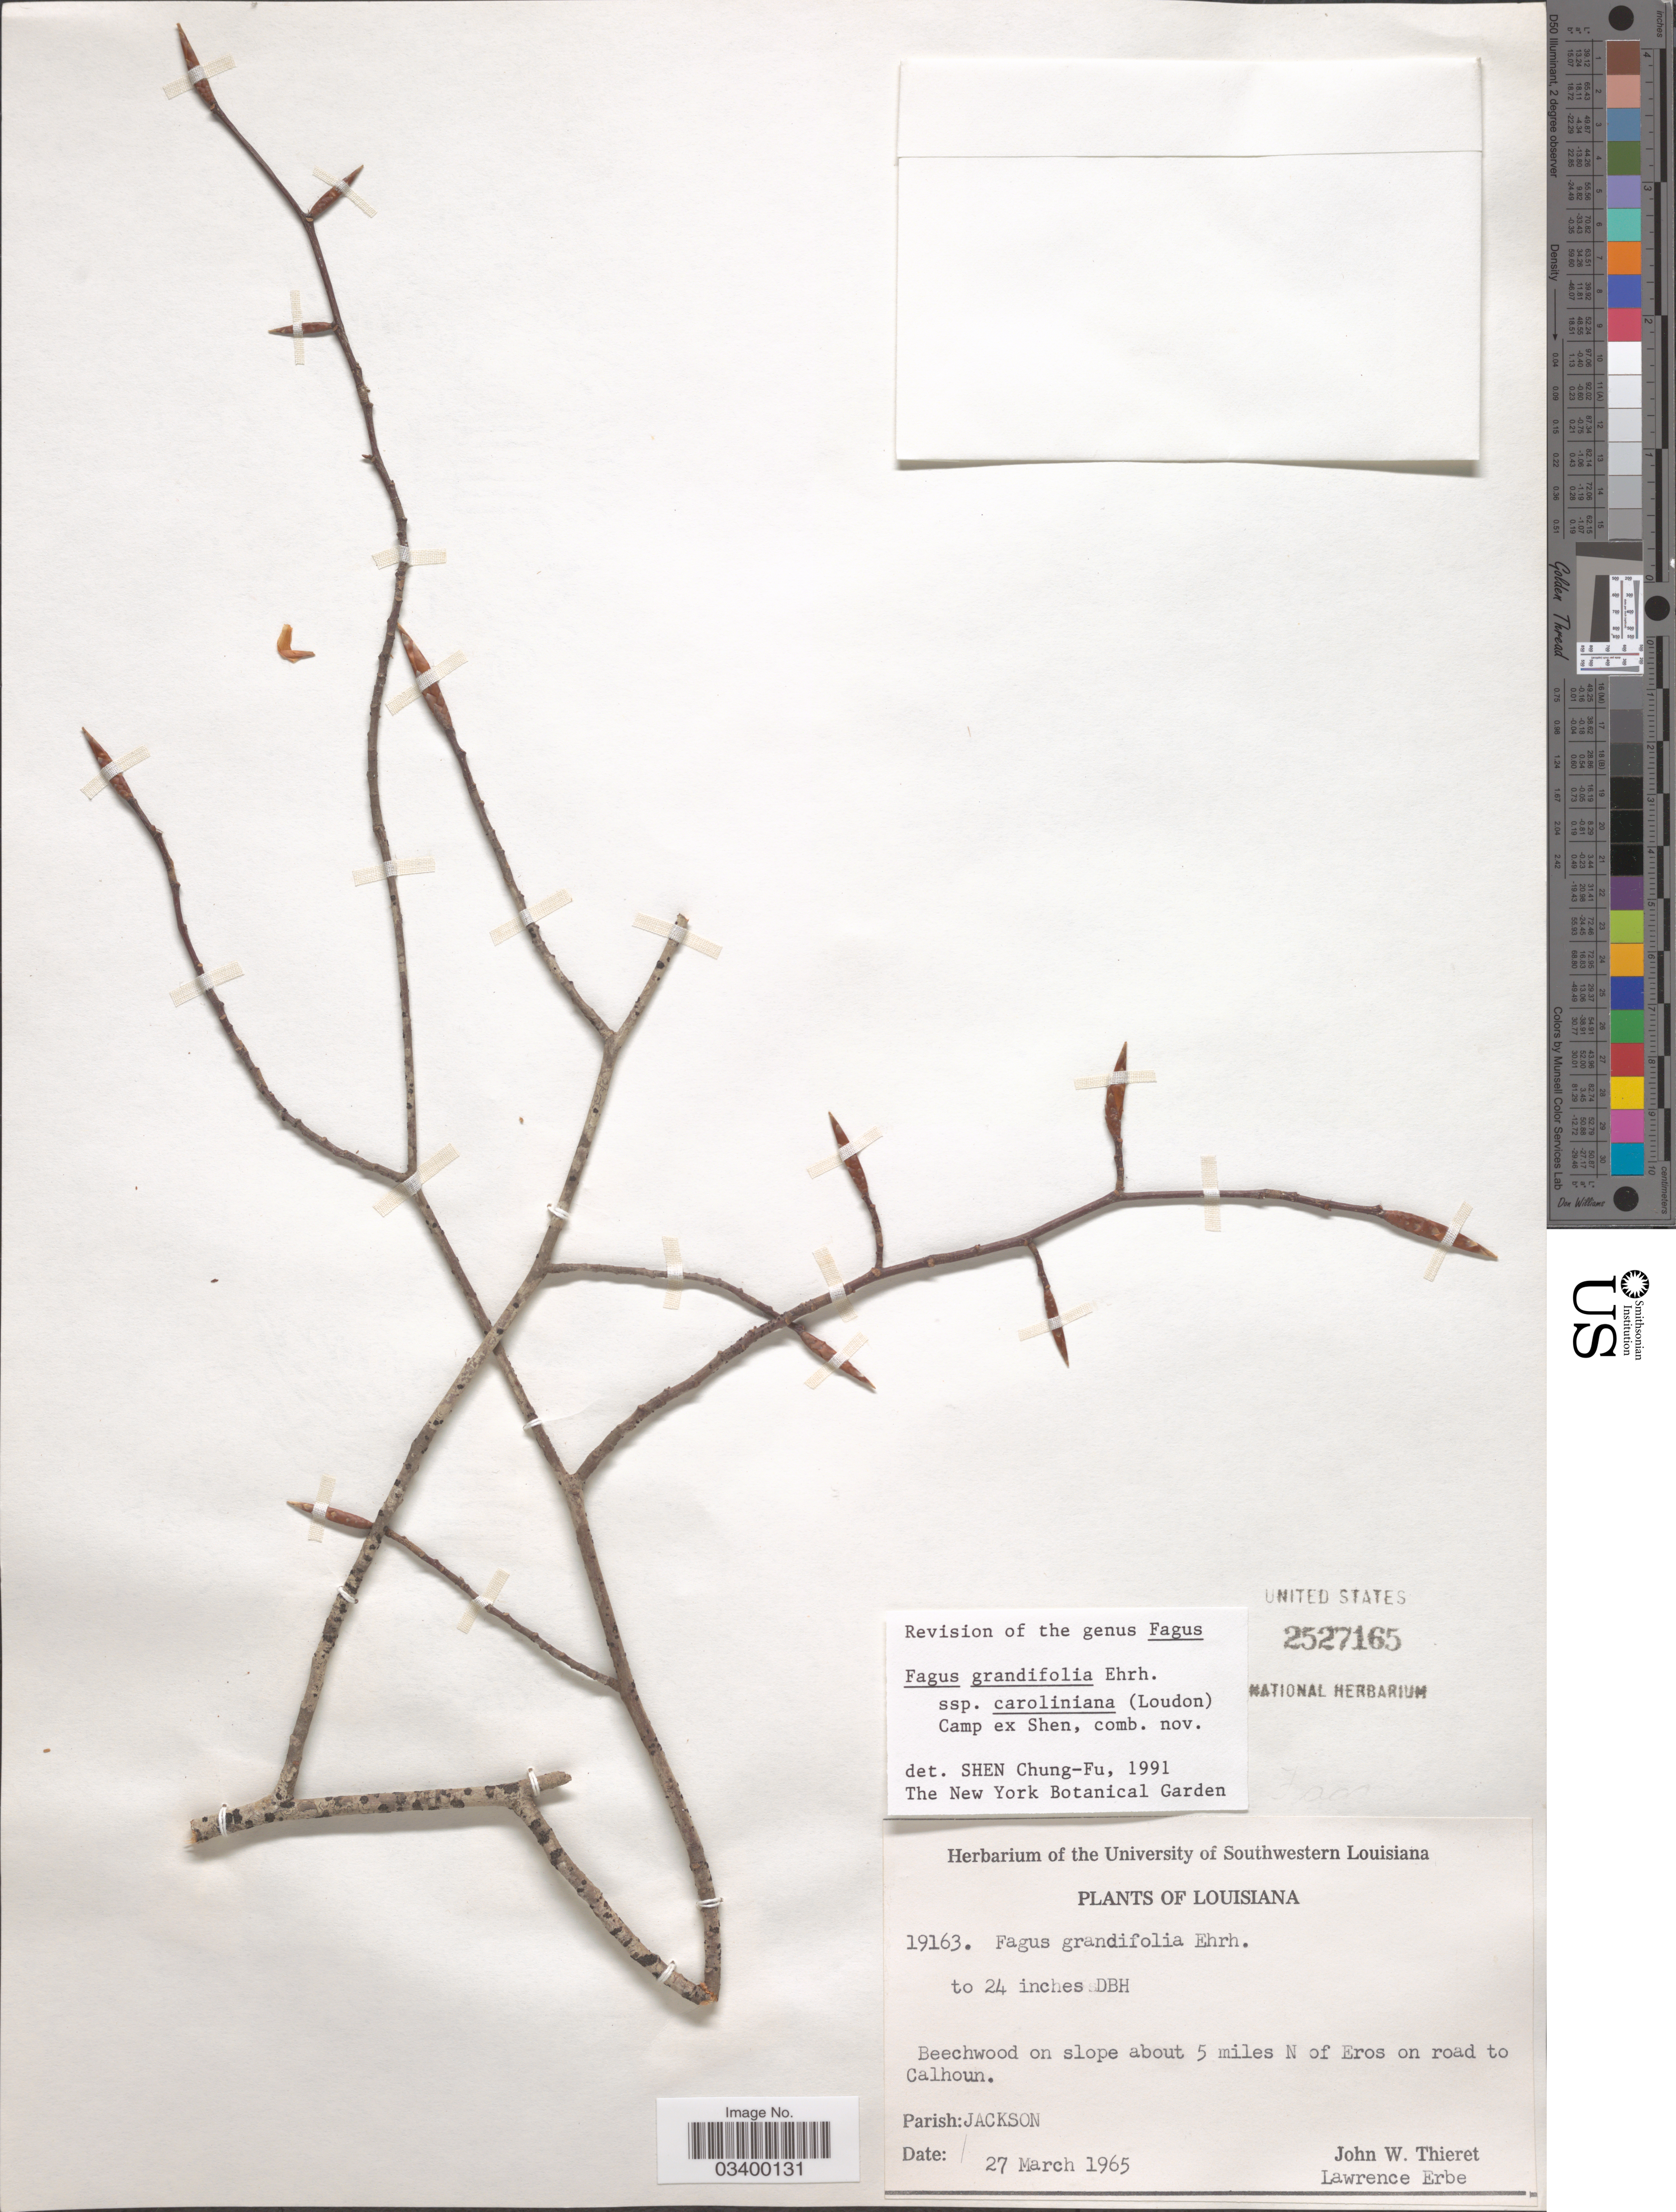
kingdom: Plantae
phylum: Tracheophyta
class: Magnoliopsida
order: Fagales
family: Fagaceae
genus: Fagus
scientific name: Fagus grandifolia subsp. caroliniana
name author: (Loudon) Fernald & Rehder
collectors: J. W. Thieret & L. Erbe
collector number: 19163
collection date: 1965-03-27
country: United States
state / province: Louisiana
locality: Beechwood on slope about 5 miles N of Eros on road to Calhoun. Parish: Jackson.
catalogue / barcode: US 2527165